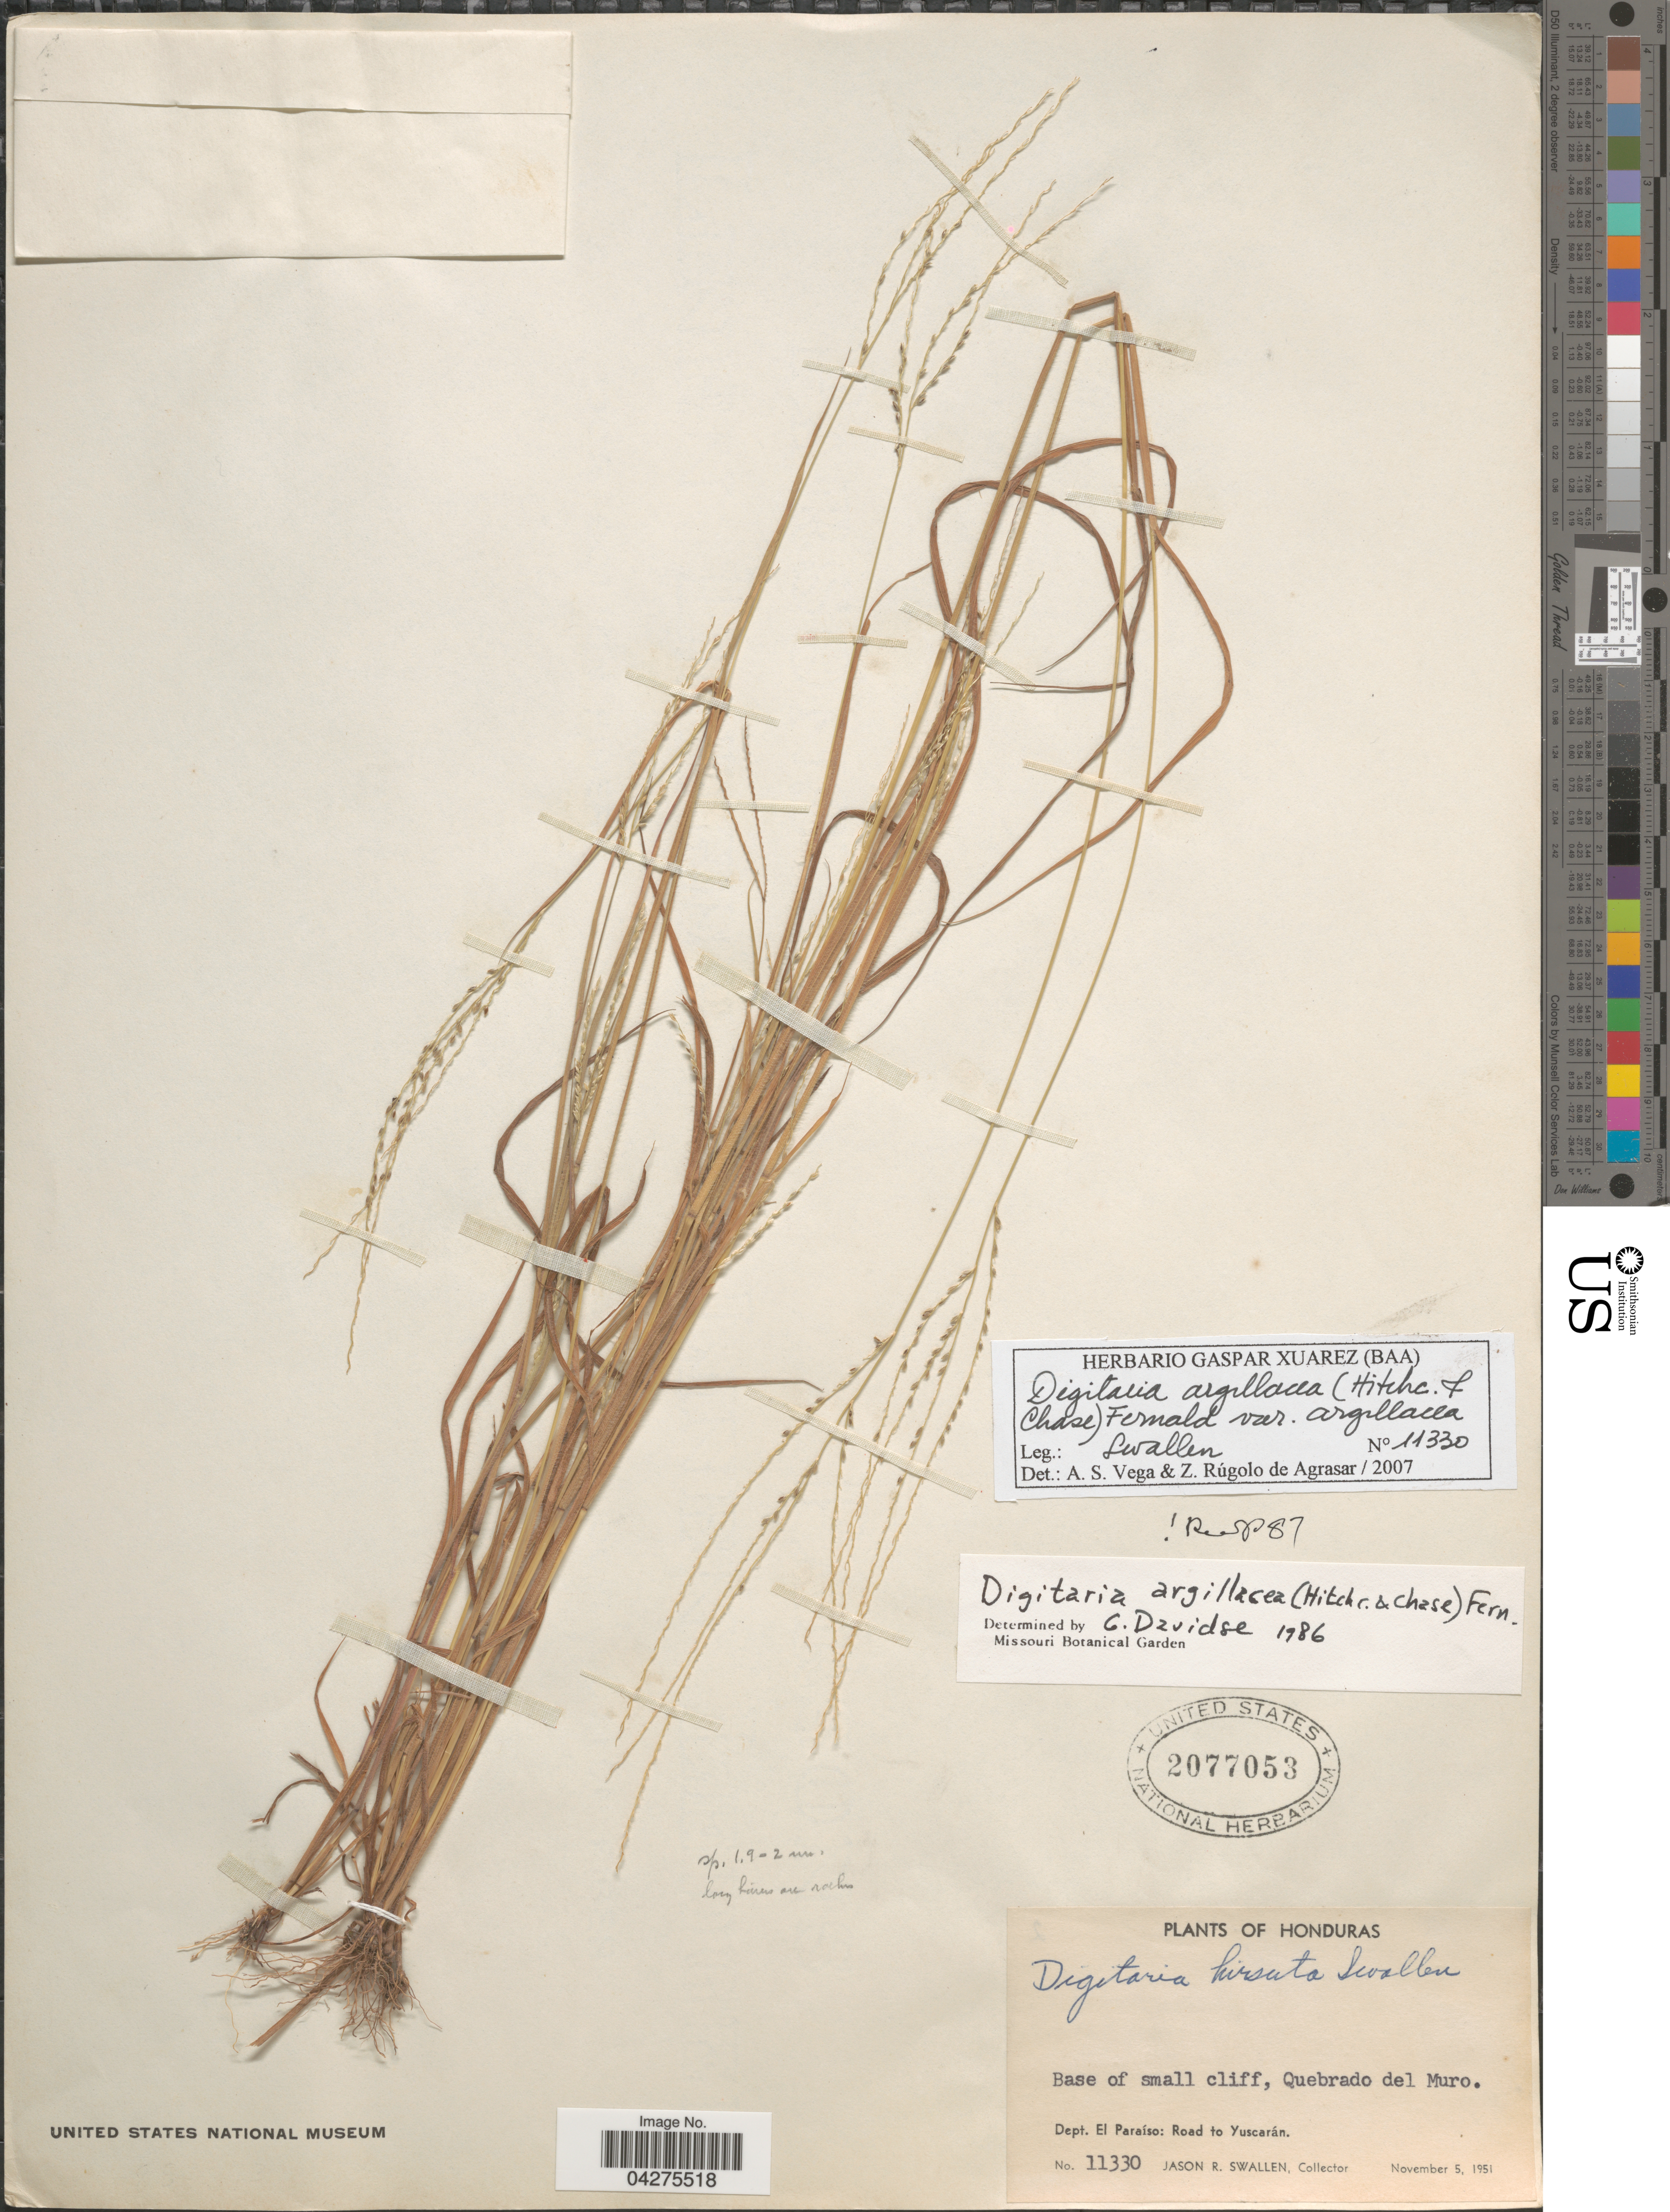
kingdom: Plantae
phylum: Tracheophyta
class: Liliopsida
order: Poales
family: Poaceae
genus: Digitaria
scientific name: Digitaria argillacea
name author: (Hitchc. & Chase) Fernald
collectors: J. R. Swallen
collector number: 11330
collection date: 1951-11-05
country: Honduras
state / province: El Paraiso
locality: Base of small cliff, Quebrado del Muro. Dept. El Paraíso: Road to Yuscarán.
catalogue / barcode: US 2077053